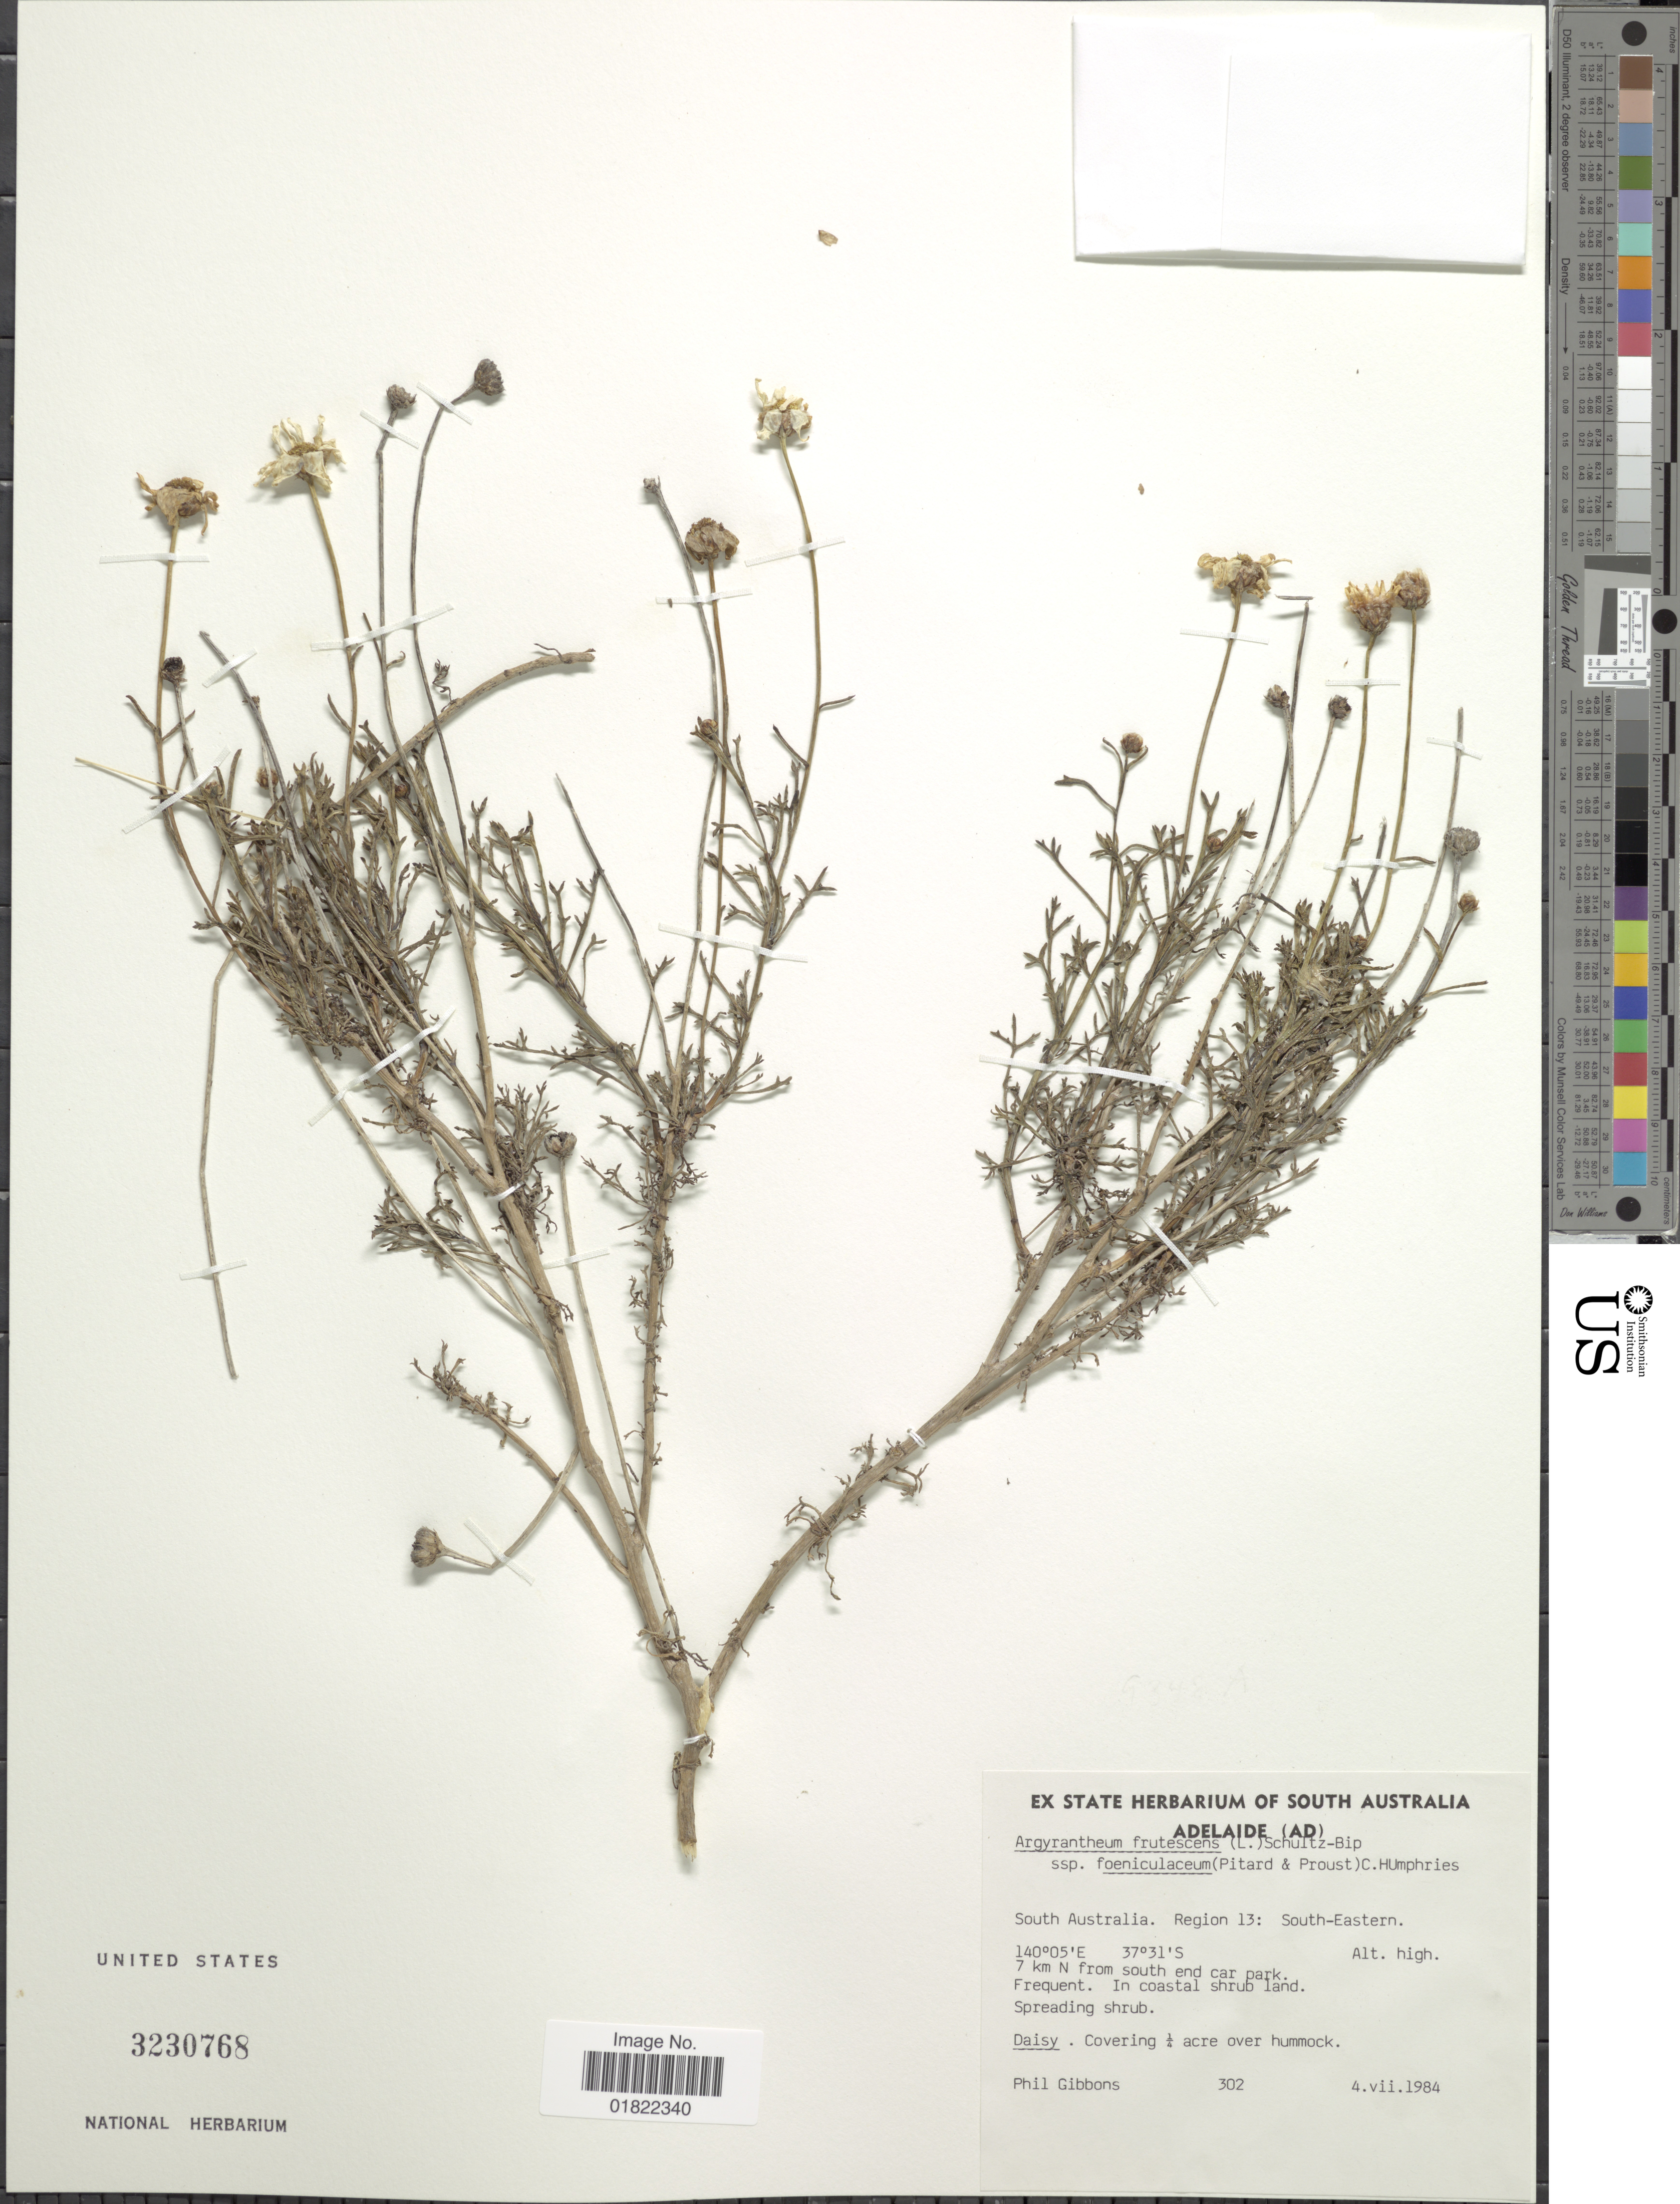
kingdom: Plantae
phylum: Tracheophyta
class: Magnoliopsida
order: Asterales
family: Asteraceae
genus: Argyranthemum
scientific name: Argyranthemum frutescens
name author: L.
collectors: P. Gibbons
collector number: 302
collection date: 1984-07-04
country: Australia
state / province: South Australia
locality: Adelaide (AD), South Australia, Region 13: South-Eastern , 7 km N from south end car park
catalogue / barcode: US 3230768